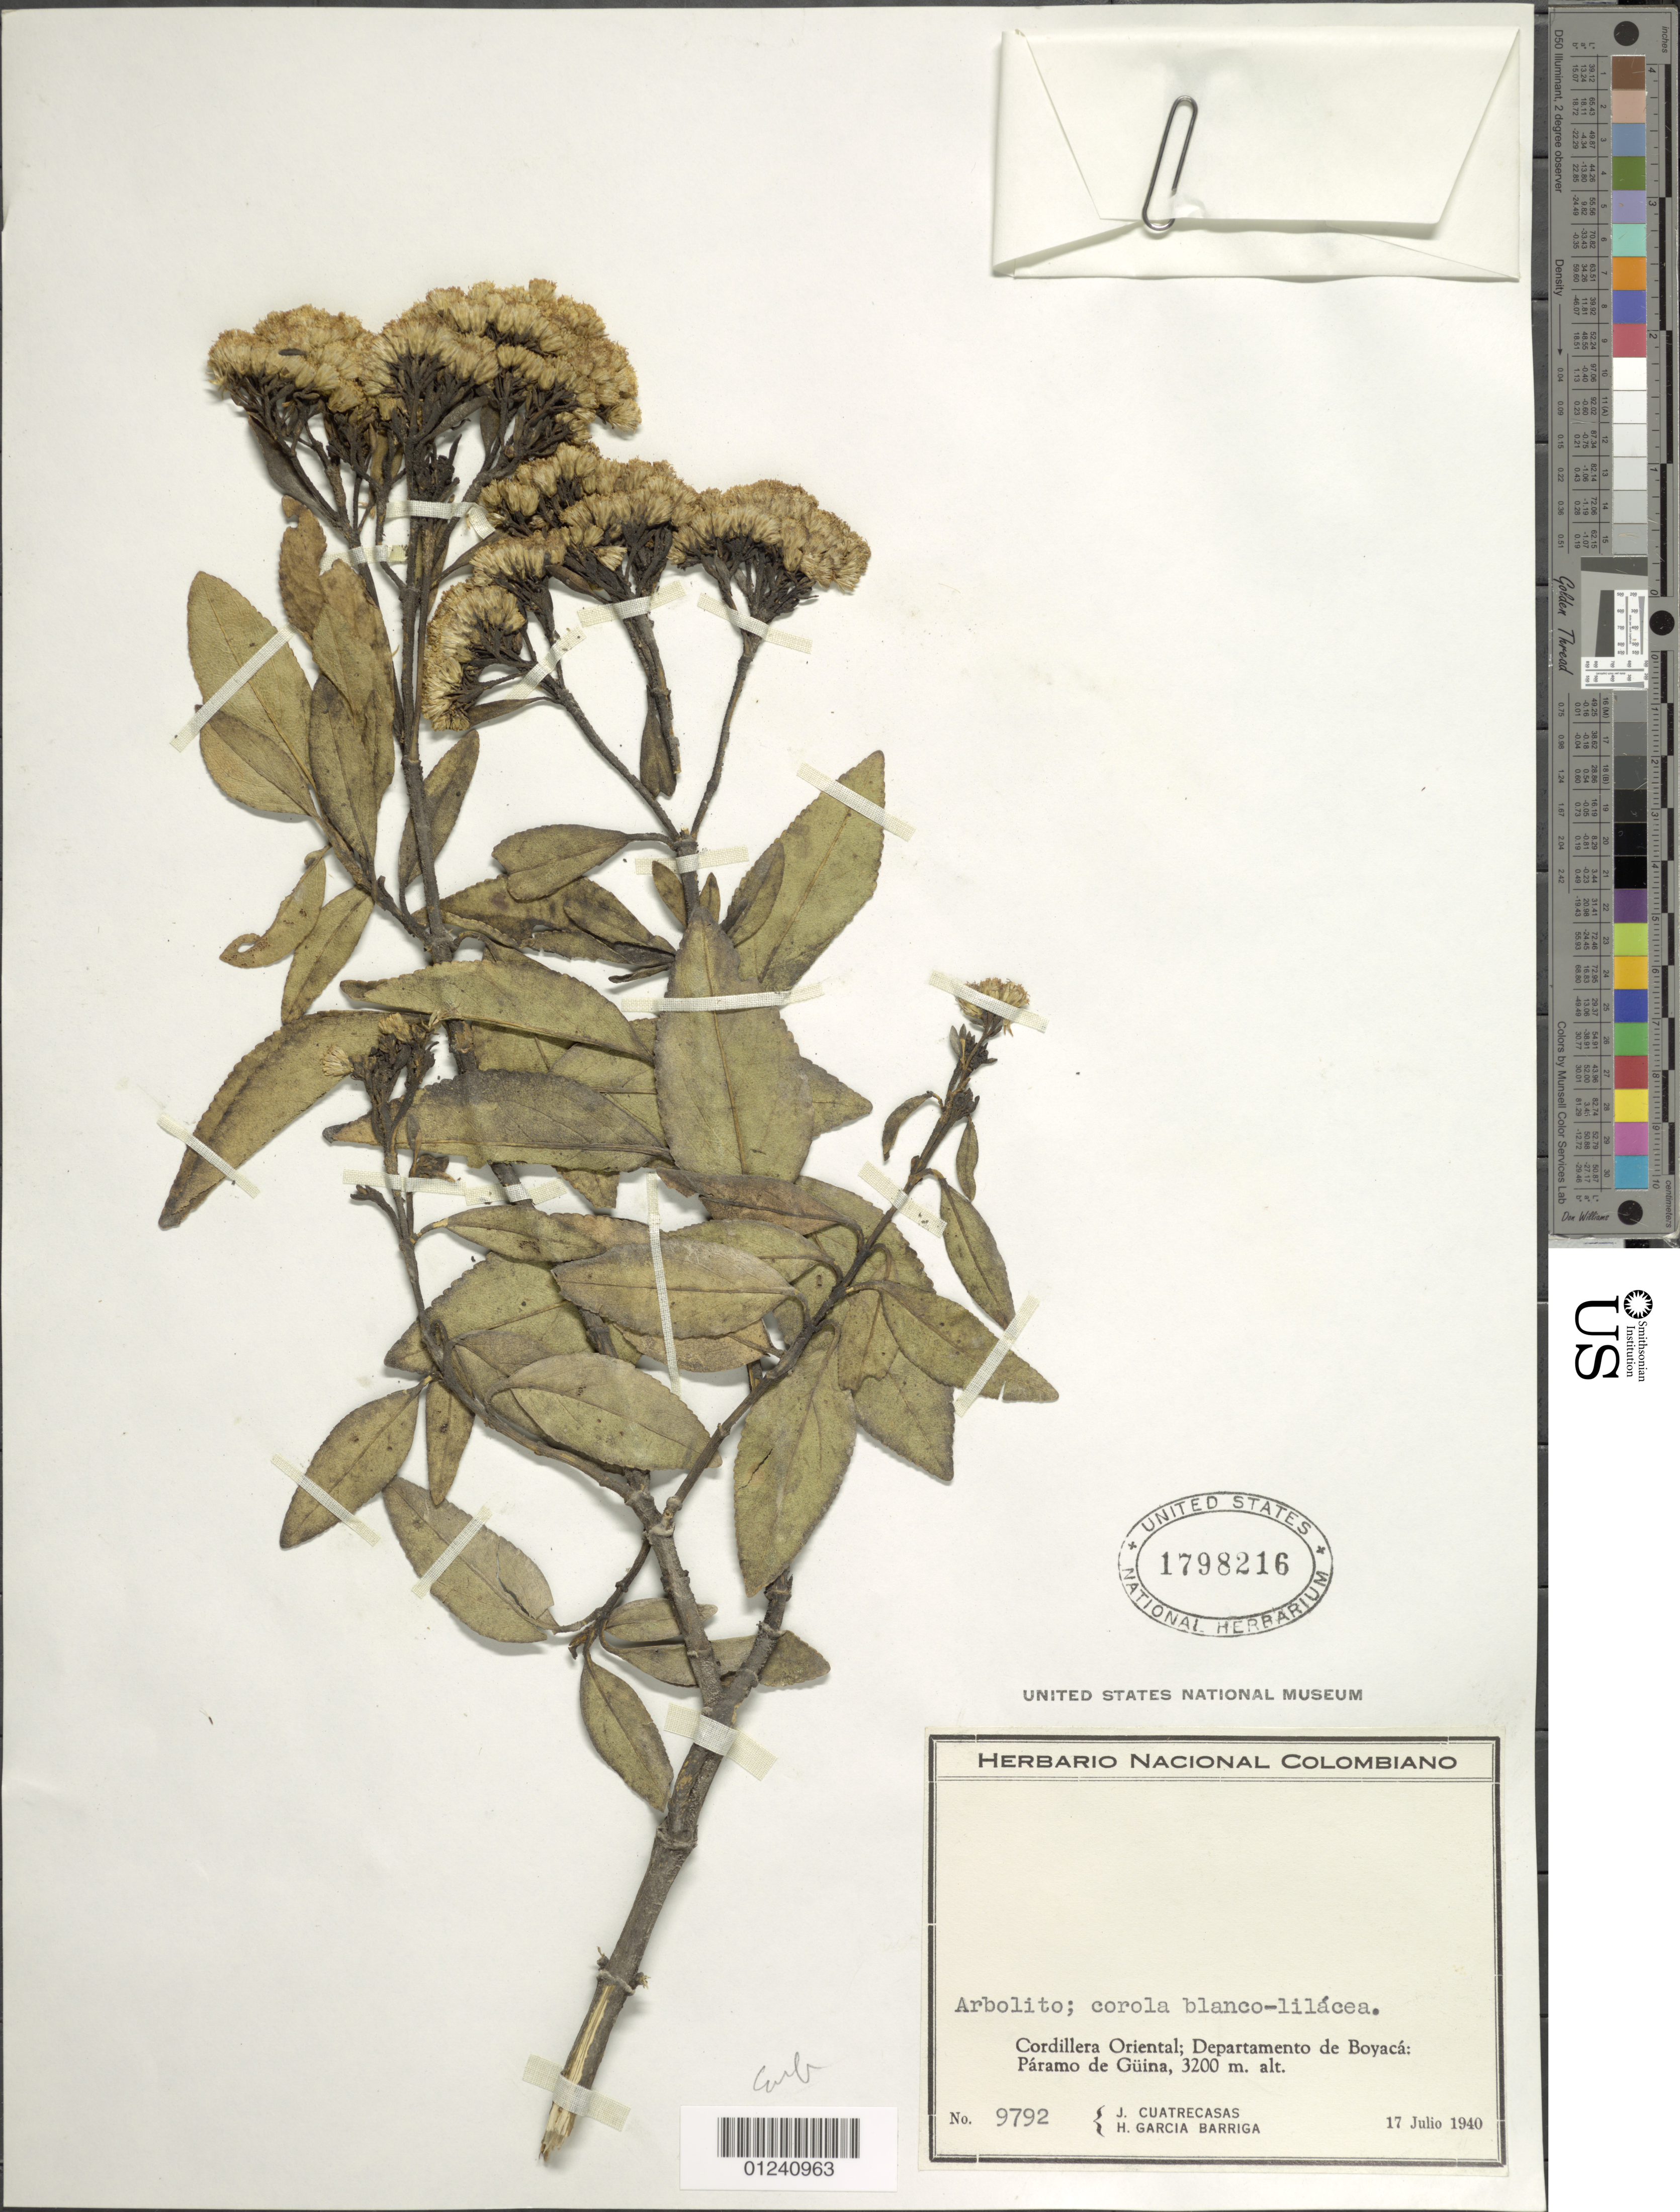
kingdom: Plantae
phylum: Tracheophyta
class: Magnoliopsida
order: Asterales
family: Asteraceae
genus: Ageratina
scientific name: Ageratina sp.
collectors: J. Cuatrecasas & H. García Barriga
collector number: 9792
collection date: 1940-07-17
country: Colombia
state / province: Boyacá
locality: Paramo de Güina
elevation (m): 3200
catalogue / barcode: US 1798216